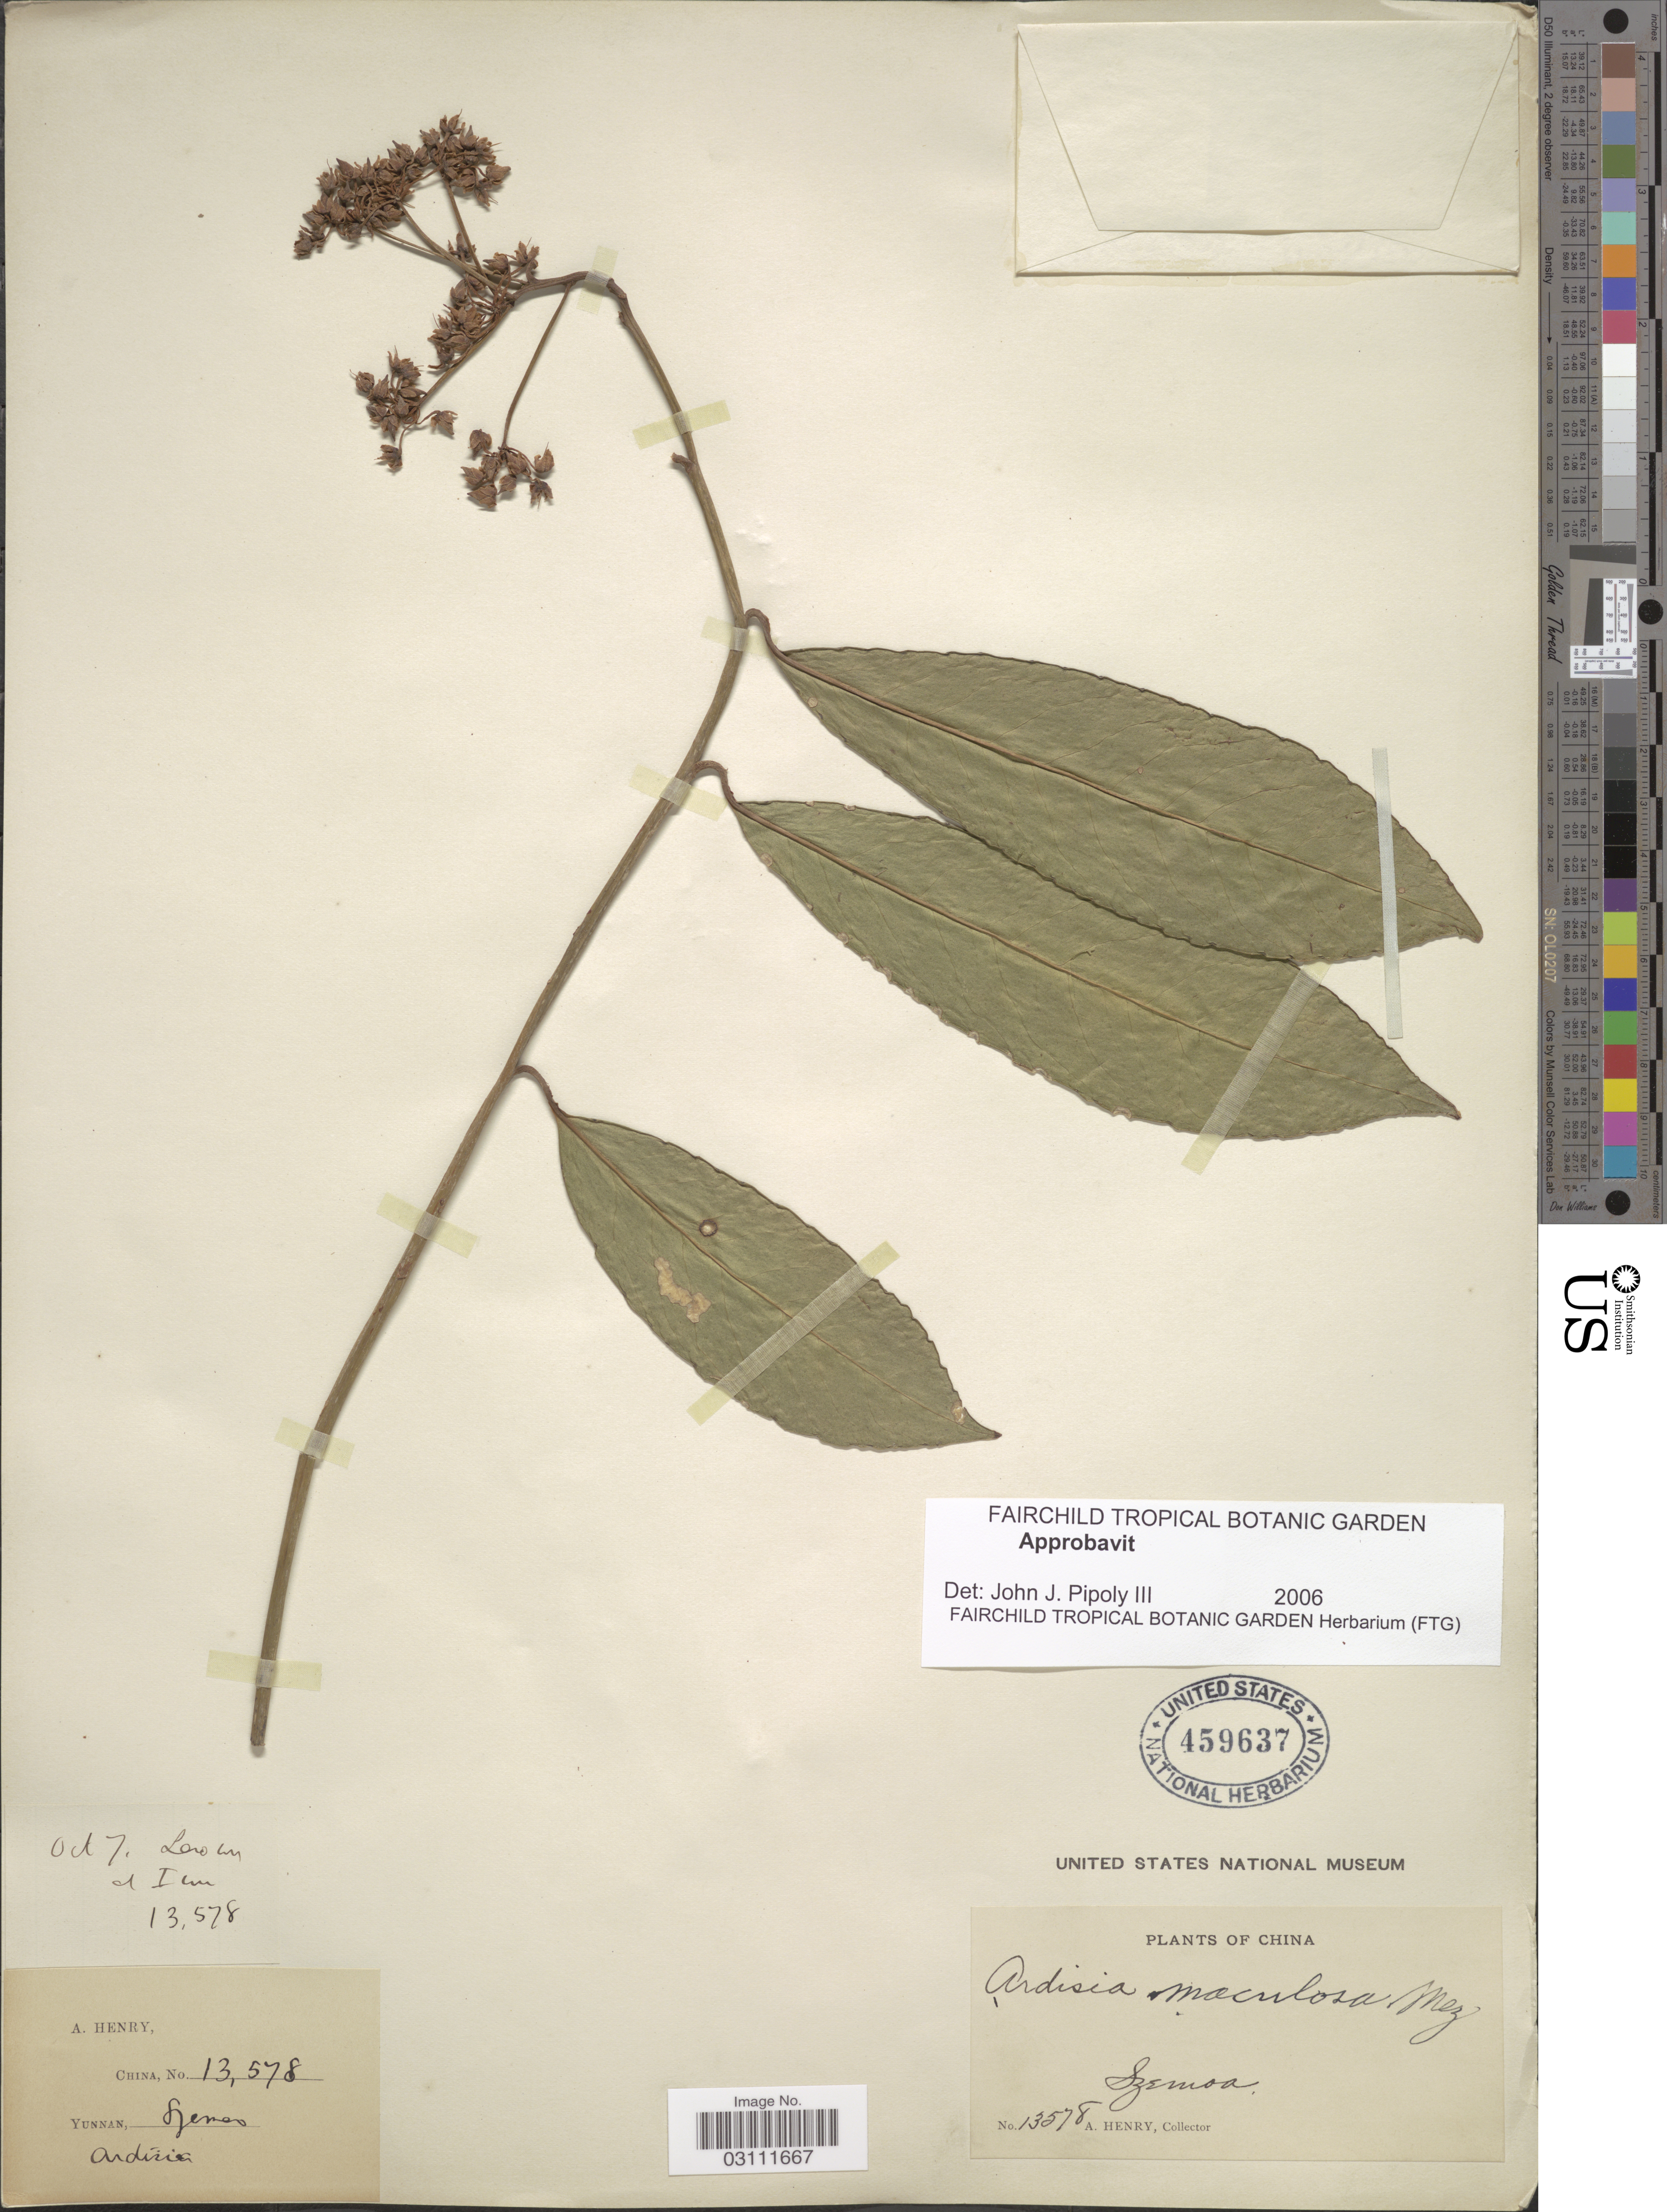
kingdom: Plantae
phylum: Tracheophyta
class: Magnoliopsida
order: Ericales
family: Primulaceae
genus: Ardisia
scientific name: Ardisia maculosa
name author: Mez in Engl.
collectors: A. Henry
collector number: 13578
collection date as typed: Transcribed d/m/y: /10/7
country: China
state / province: Yunnan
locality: Szemoa.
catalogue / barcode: US 459637